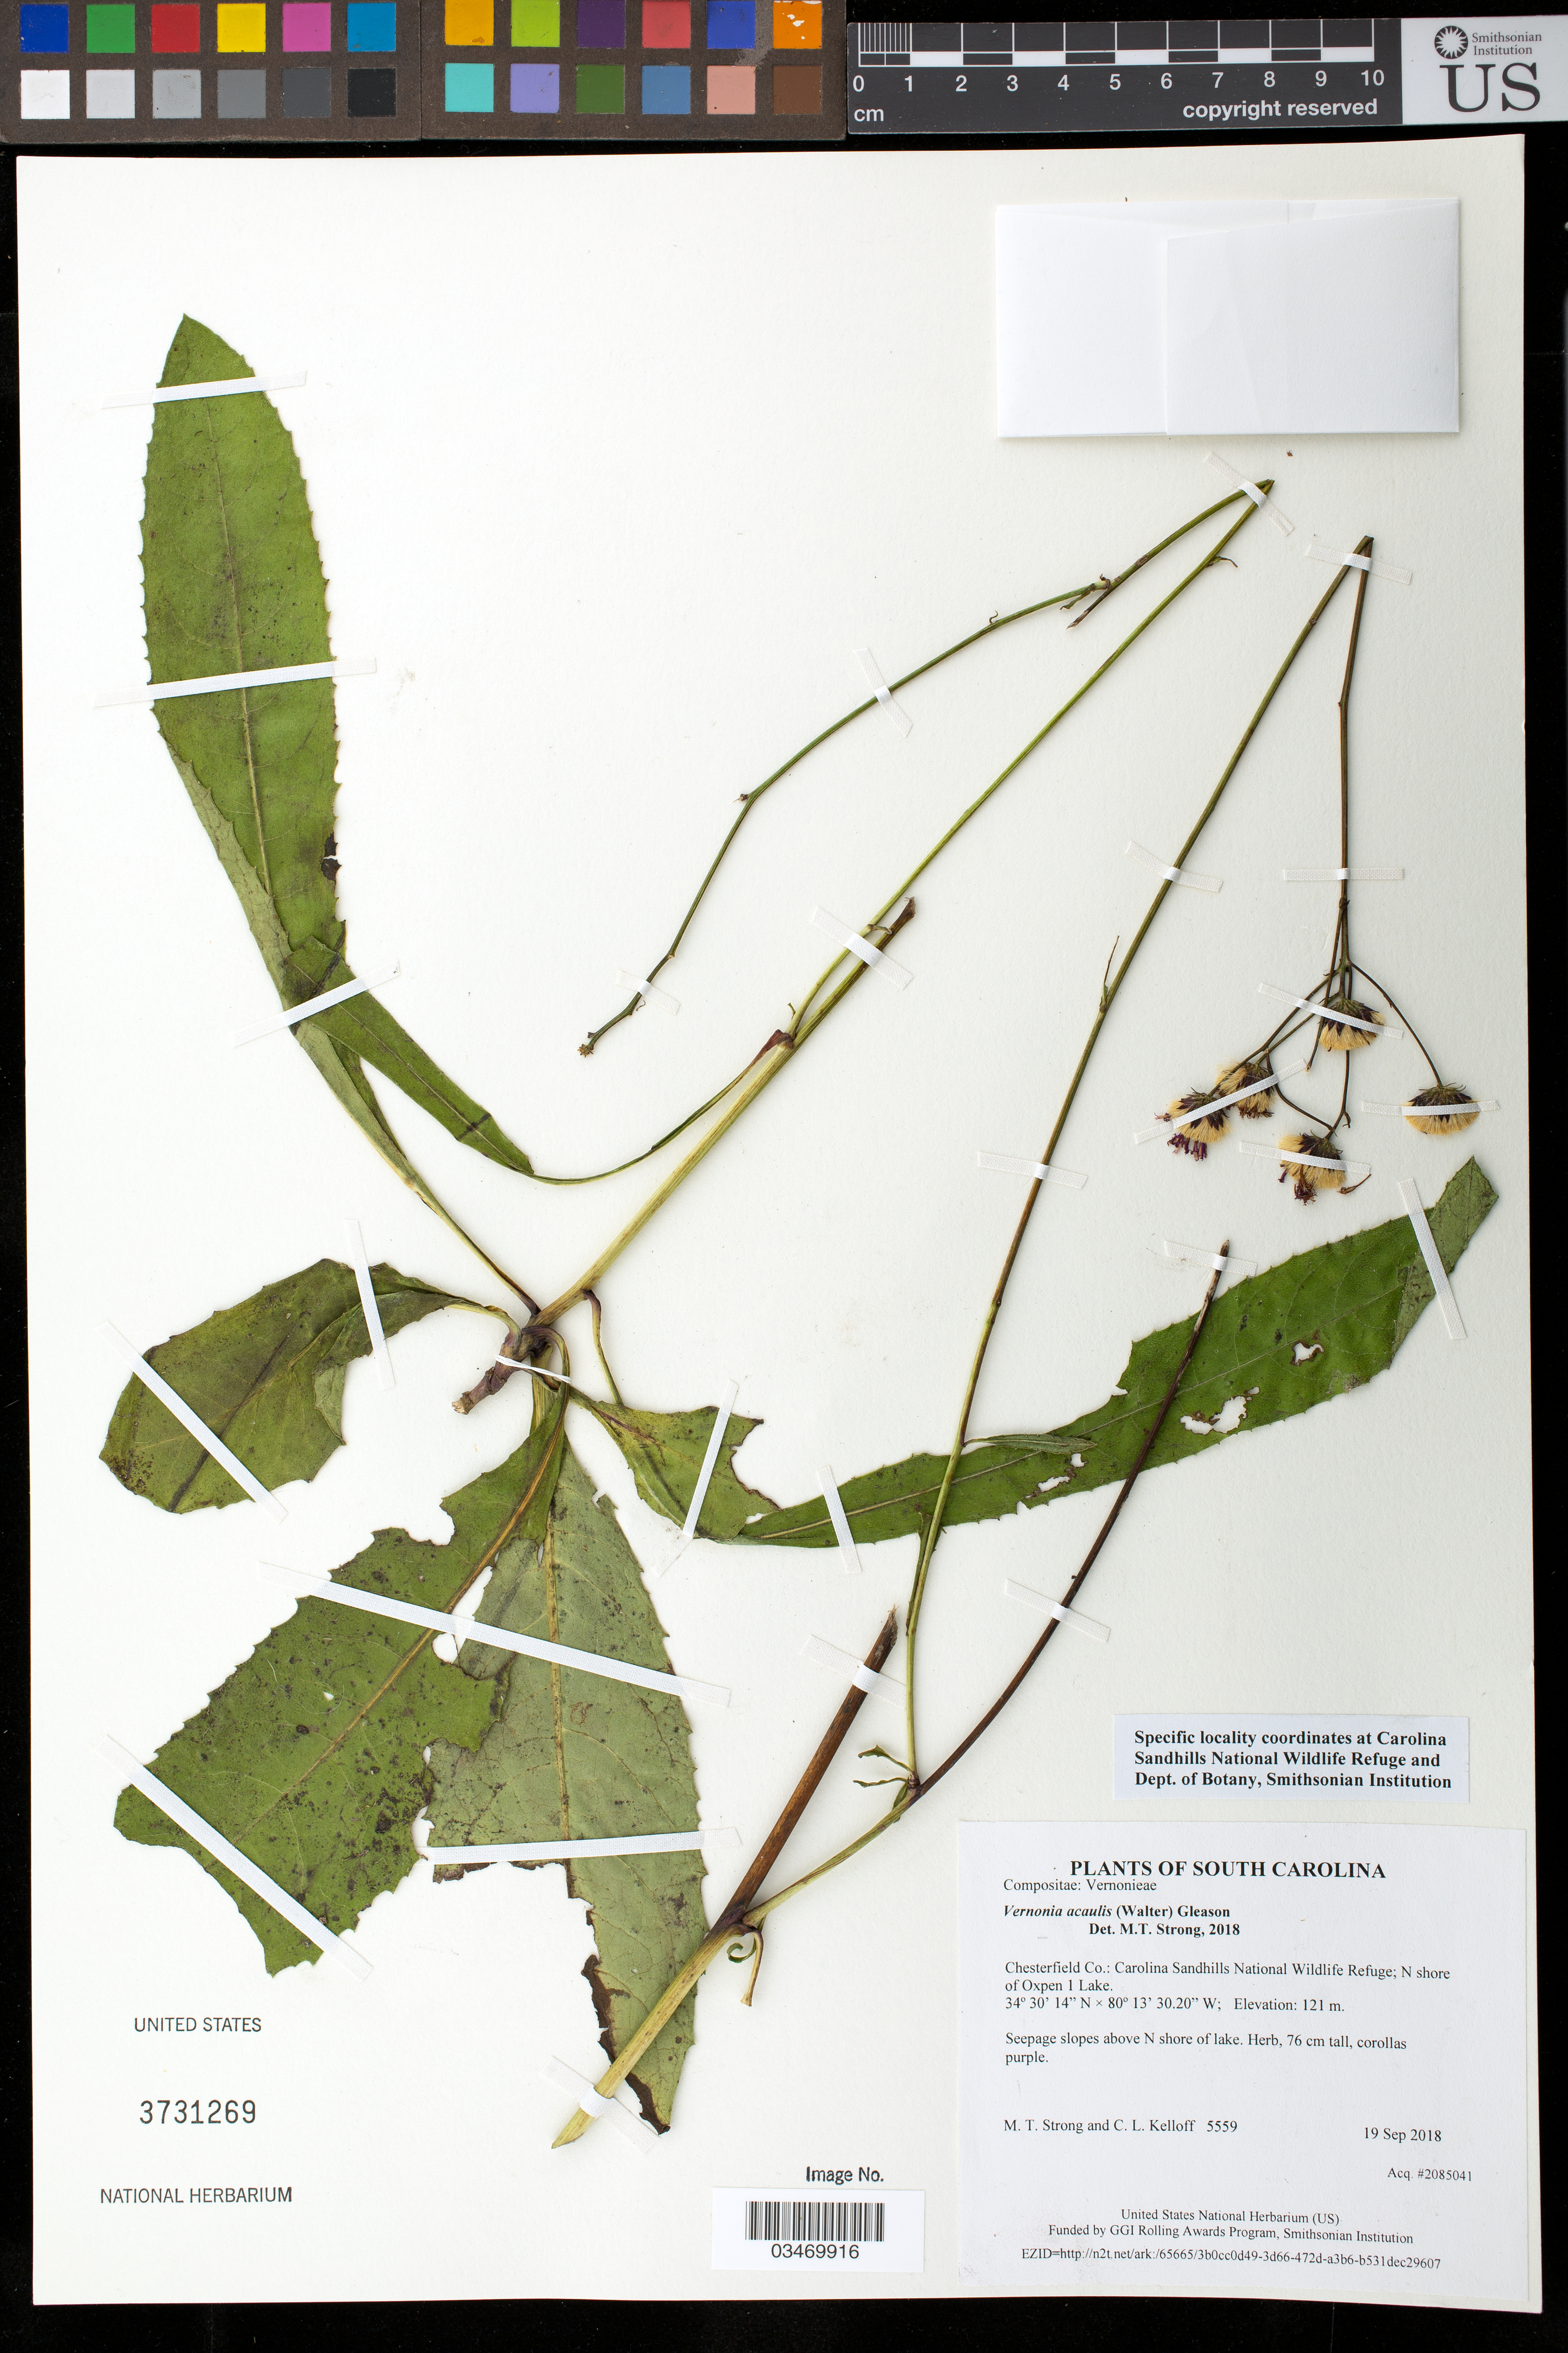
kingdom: Plantae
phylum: Tracheophyta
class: Magnoliopsida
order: Asterales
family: Asteraceae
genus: Vernonia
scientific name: Vernonia acaulis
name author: (Walter) Gleason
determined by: Strong, M. T., (US), Smithsonian Institution - National Museum of Natural History (UNITED STATES)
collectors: M. T. Strong & C. L. Kelloff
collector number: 5559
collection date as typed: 19 Sep 2018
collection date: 2018-09-19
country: United States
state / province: South Carolina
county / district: Chesterfield Co.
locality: Carolina Sandhills National Wildlife Refuge; N shore of Oxpen 1 Lake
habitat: Seepage slopes above N shore of Oxpen 1 Lake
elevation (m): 121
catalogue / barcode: US 3731269